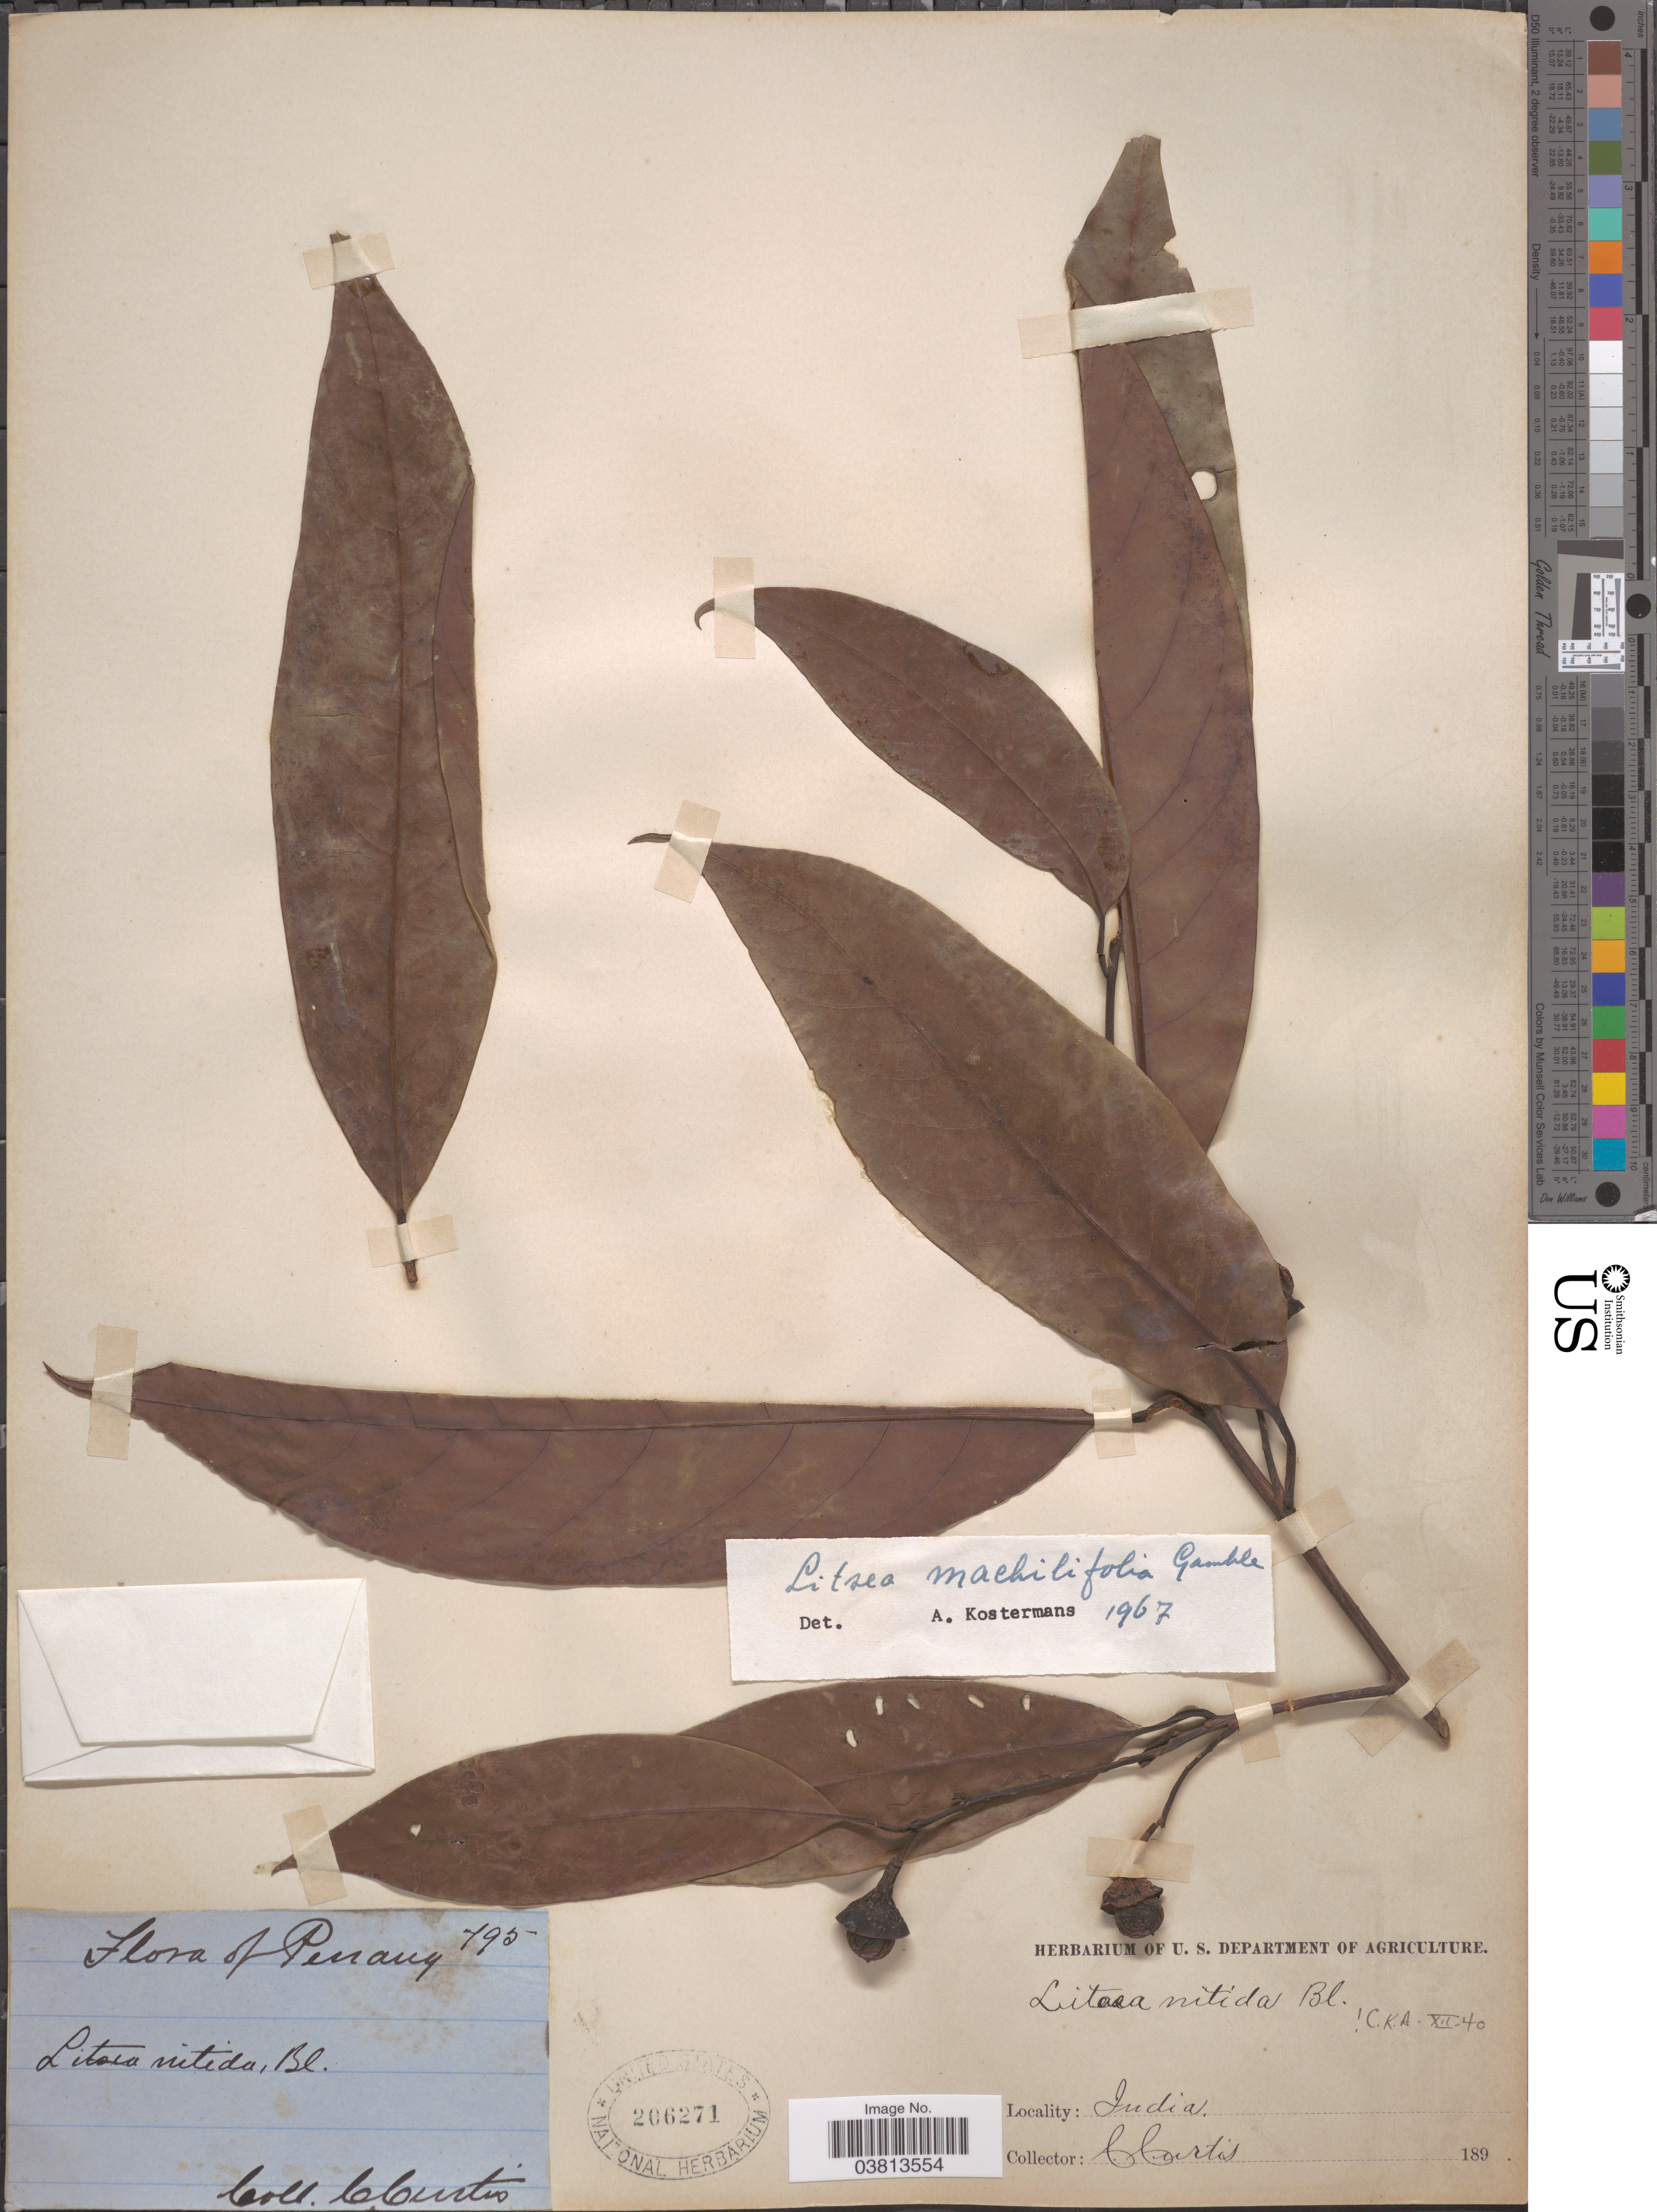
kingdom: Plantae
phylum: Tracheophyta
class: Magnoliopsida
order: Laurales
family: Lauraceae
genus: Litsea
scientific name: Litsea machilifolia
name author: Gamble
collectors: C. Curtis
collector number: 795*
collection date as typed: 189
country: Malaysia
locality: Penang.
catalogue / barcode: US 206271